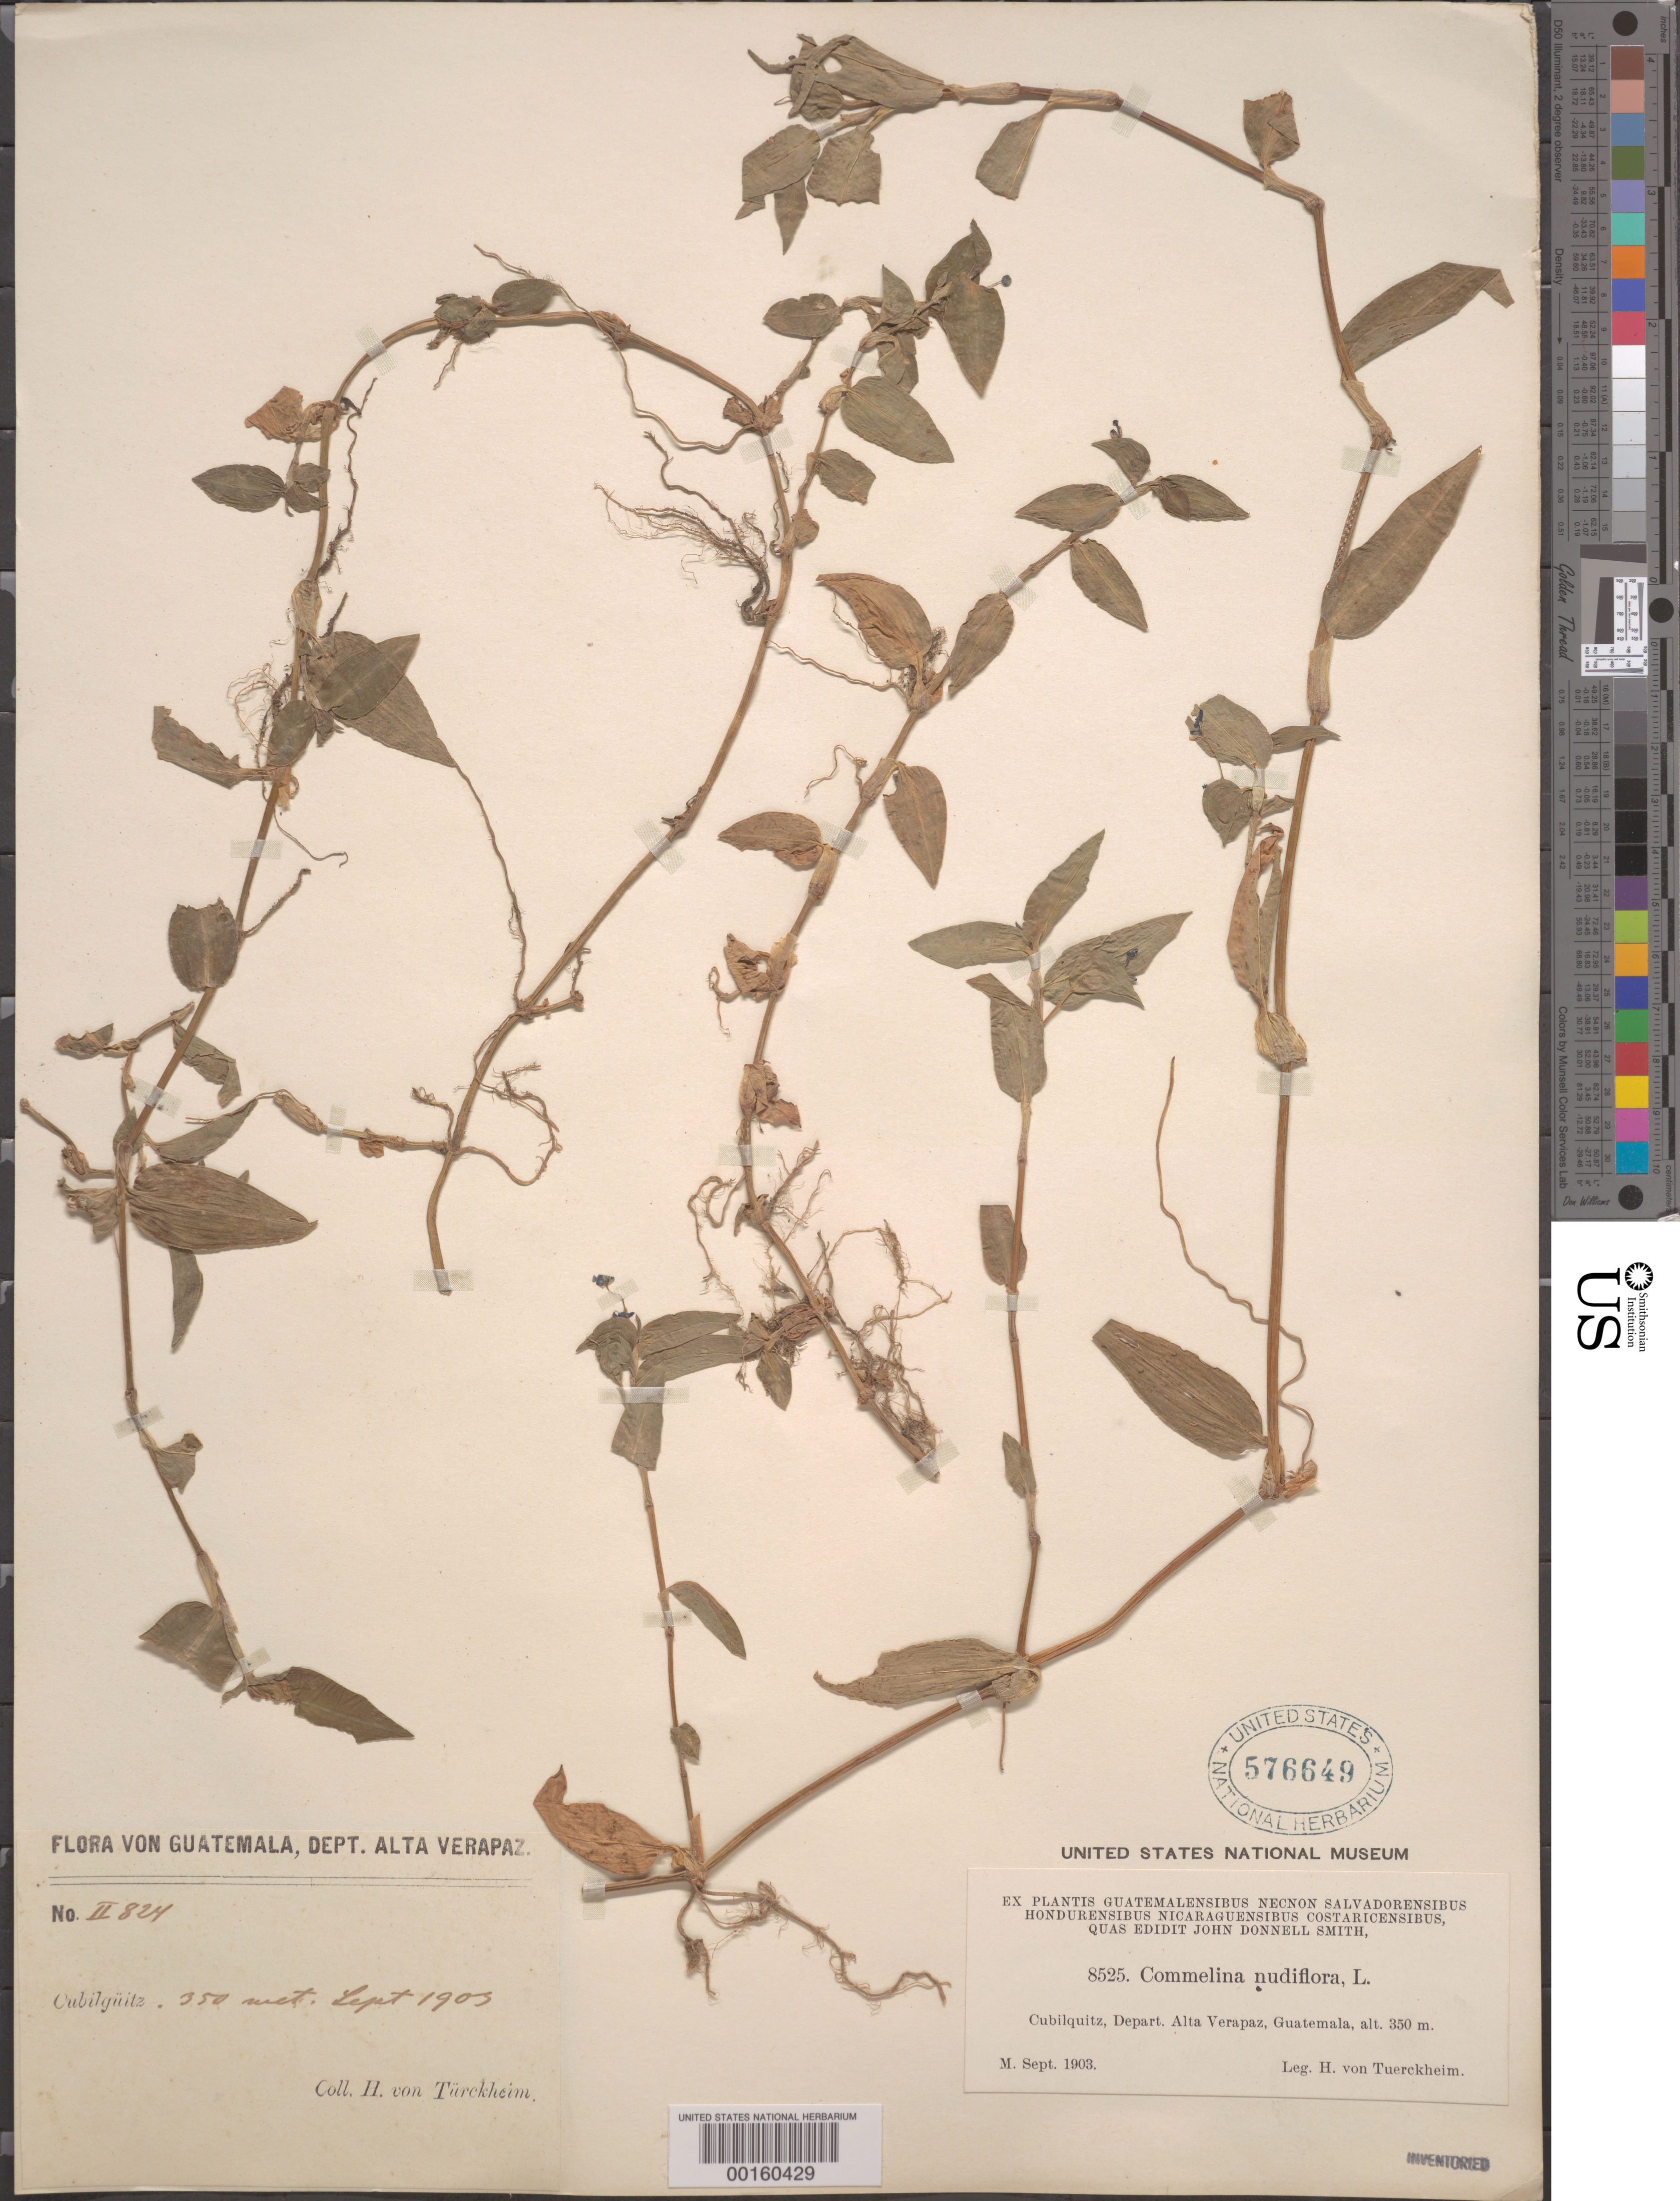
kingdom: Plantae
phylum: Tracheophyta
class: Liliopsida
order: Commelinales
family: Commelinaceae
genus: Commelina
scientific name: Commelina diffusa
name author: Burm. f.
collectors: H. von Türckheim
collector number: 8525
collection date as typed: Sep 1903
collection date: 1903-09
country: Guatemala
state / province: Alta Verapaz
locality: Cubilquitz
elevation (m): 350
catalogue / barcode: US 576649